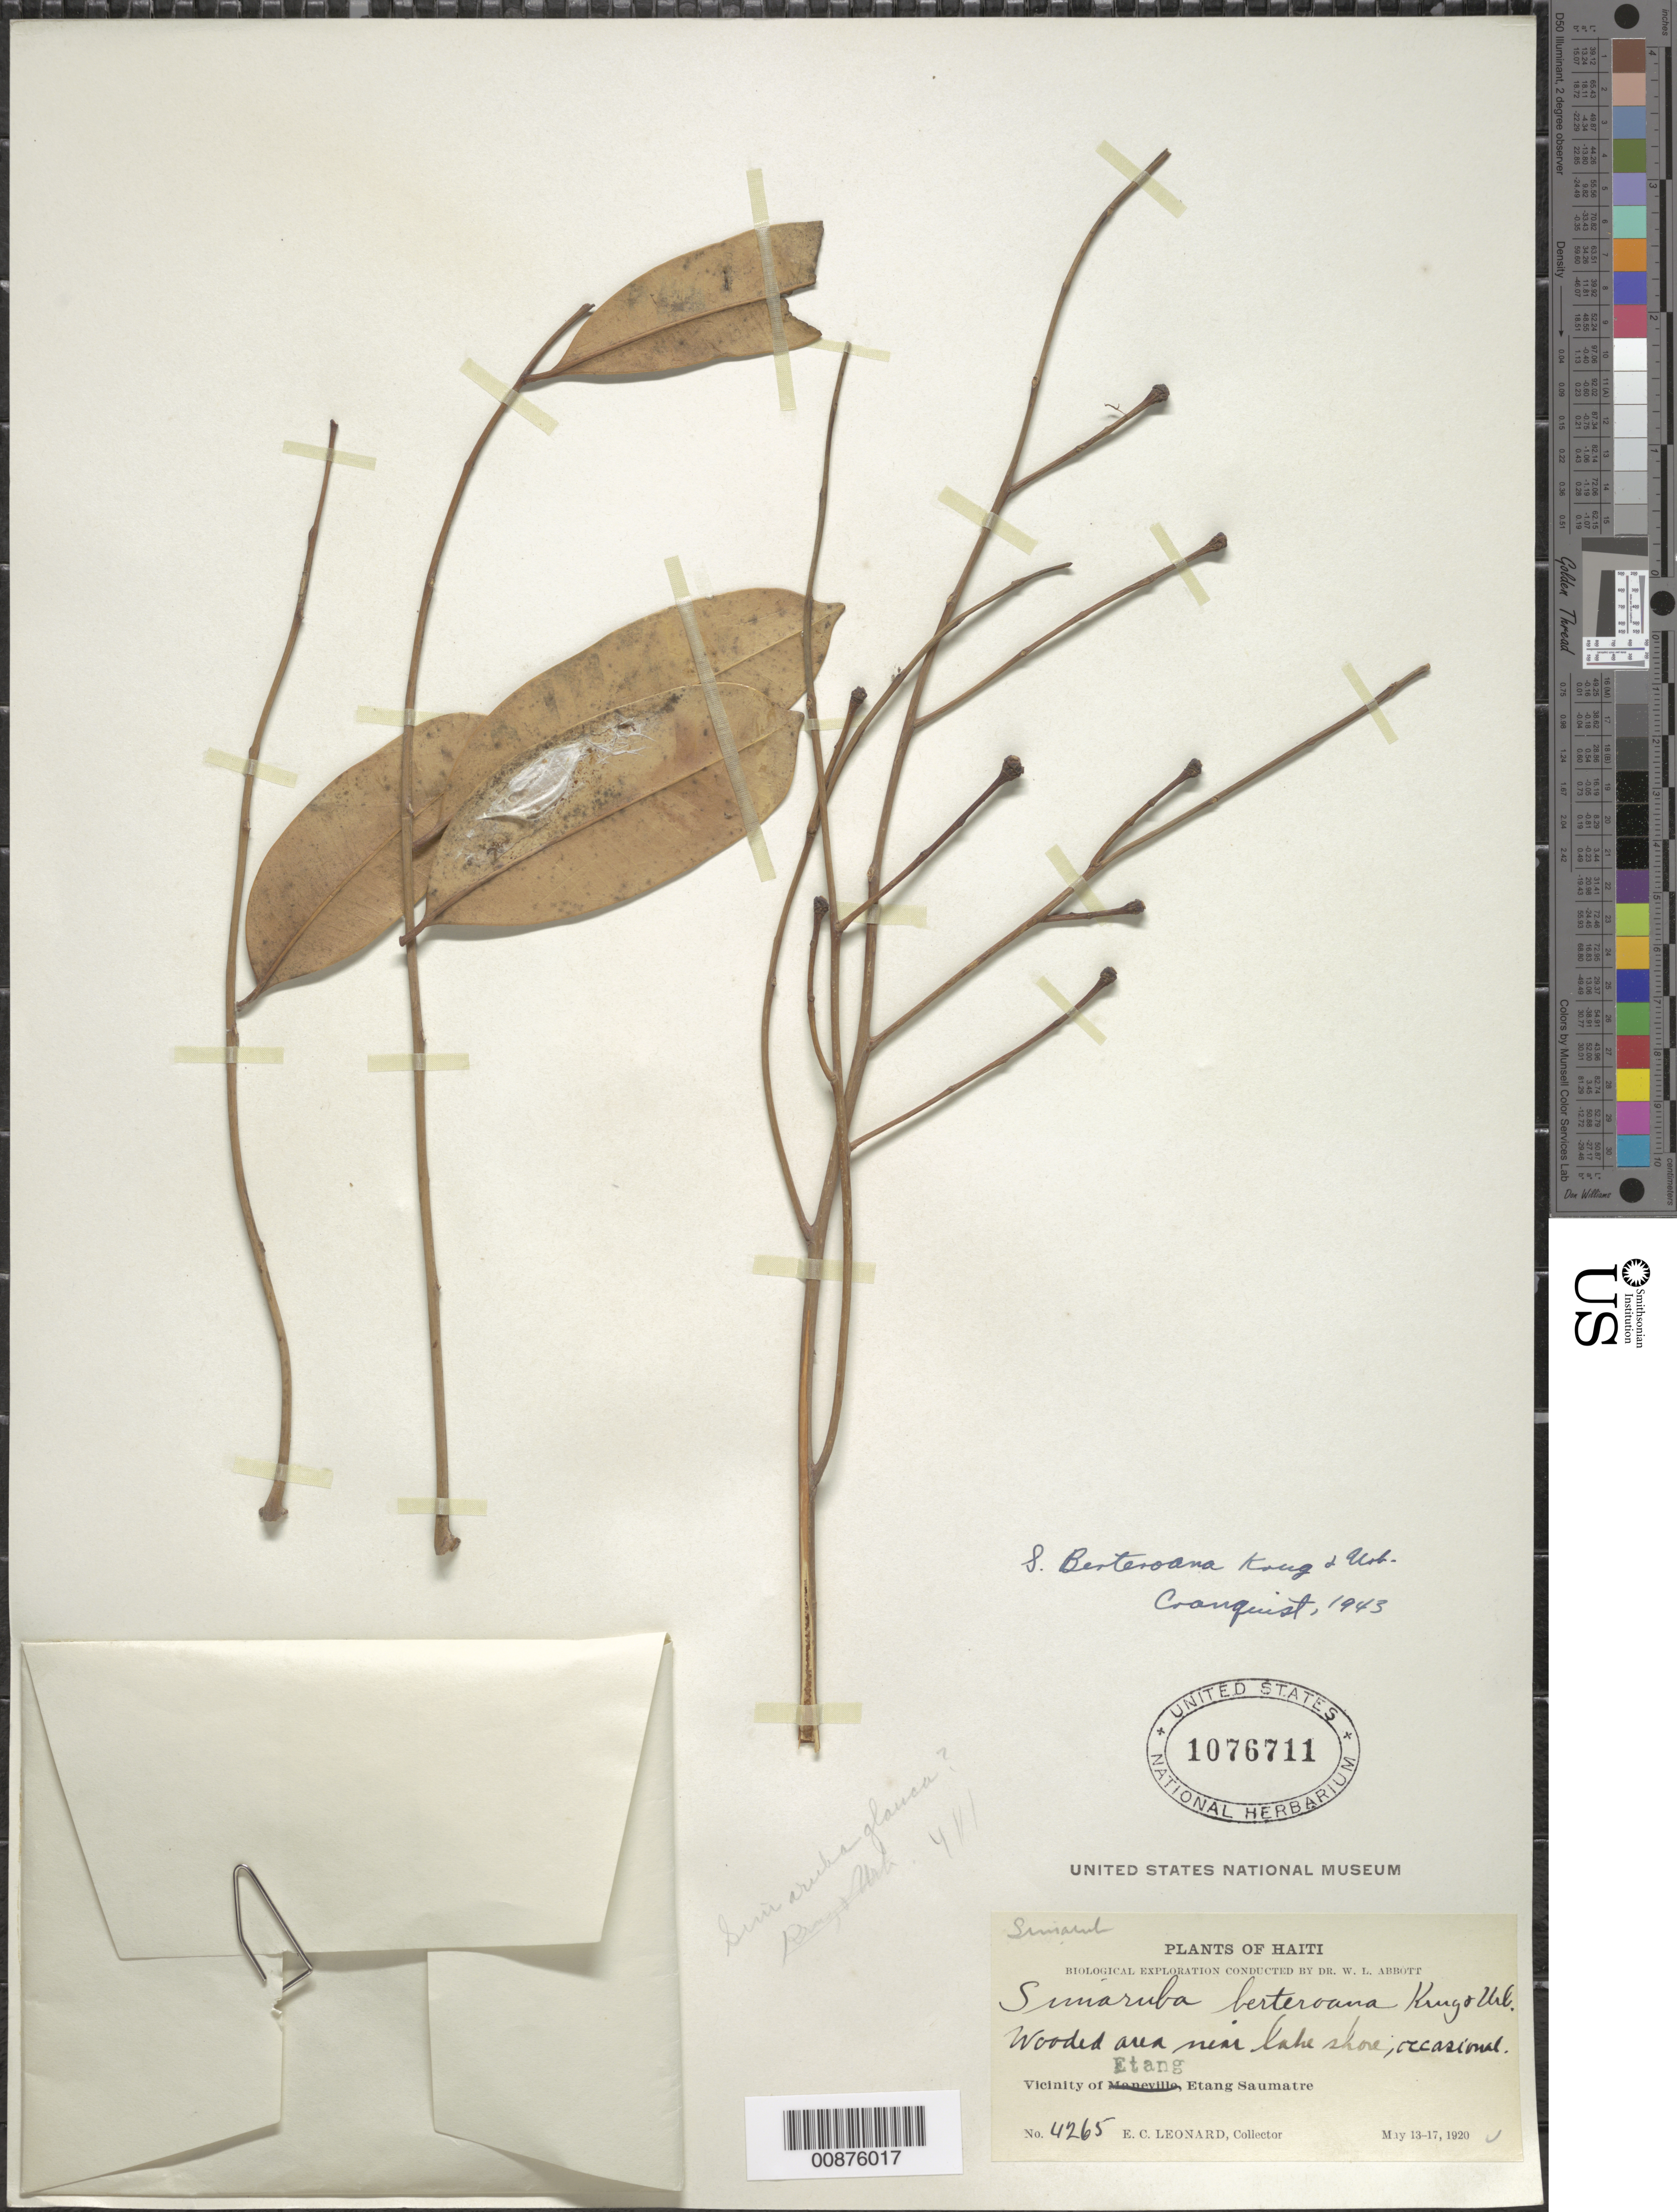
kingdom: Plantae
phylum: Tracheophyta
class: Magnoliopsida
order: Sapindales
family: Simaroubaceae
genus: Simarouba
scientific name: Simarouba berteroana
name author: Krug & Urb.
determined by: Cronquist, A. J.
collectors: E. C. Leonard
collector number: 4265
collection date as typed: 13 May 1920 to 17 May 1920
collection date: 1920-05-13/1920-05-17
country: Haiti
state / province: Ouest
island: Hispaniola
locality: Vicinity of Etang, Etang Saumatre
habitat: Wooded area near lake shore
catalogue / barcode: US 1076711